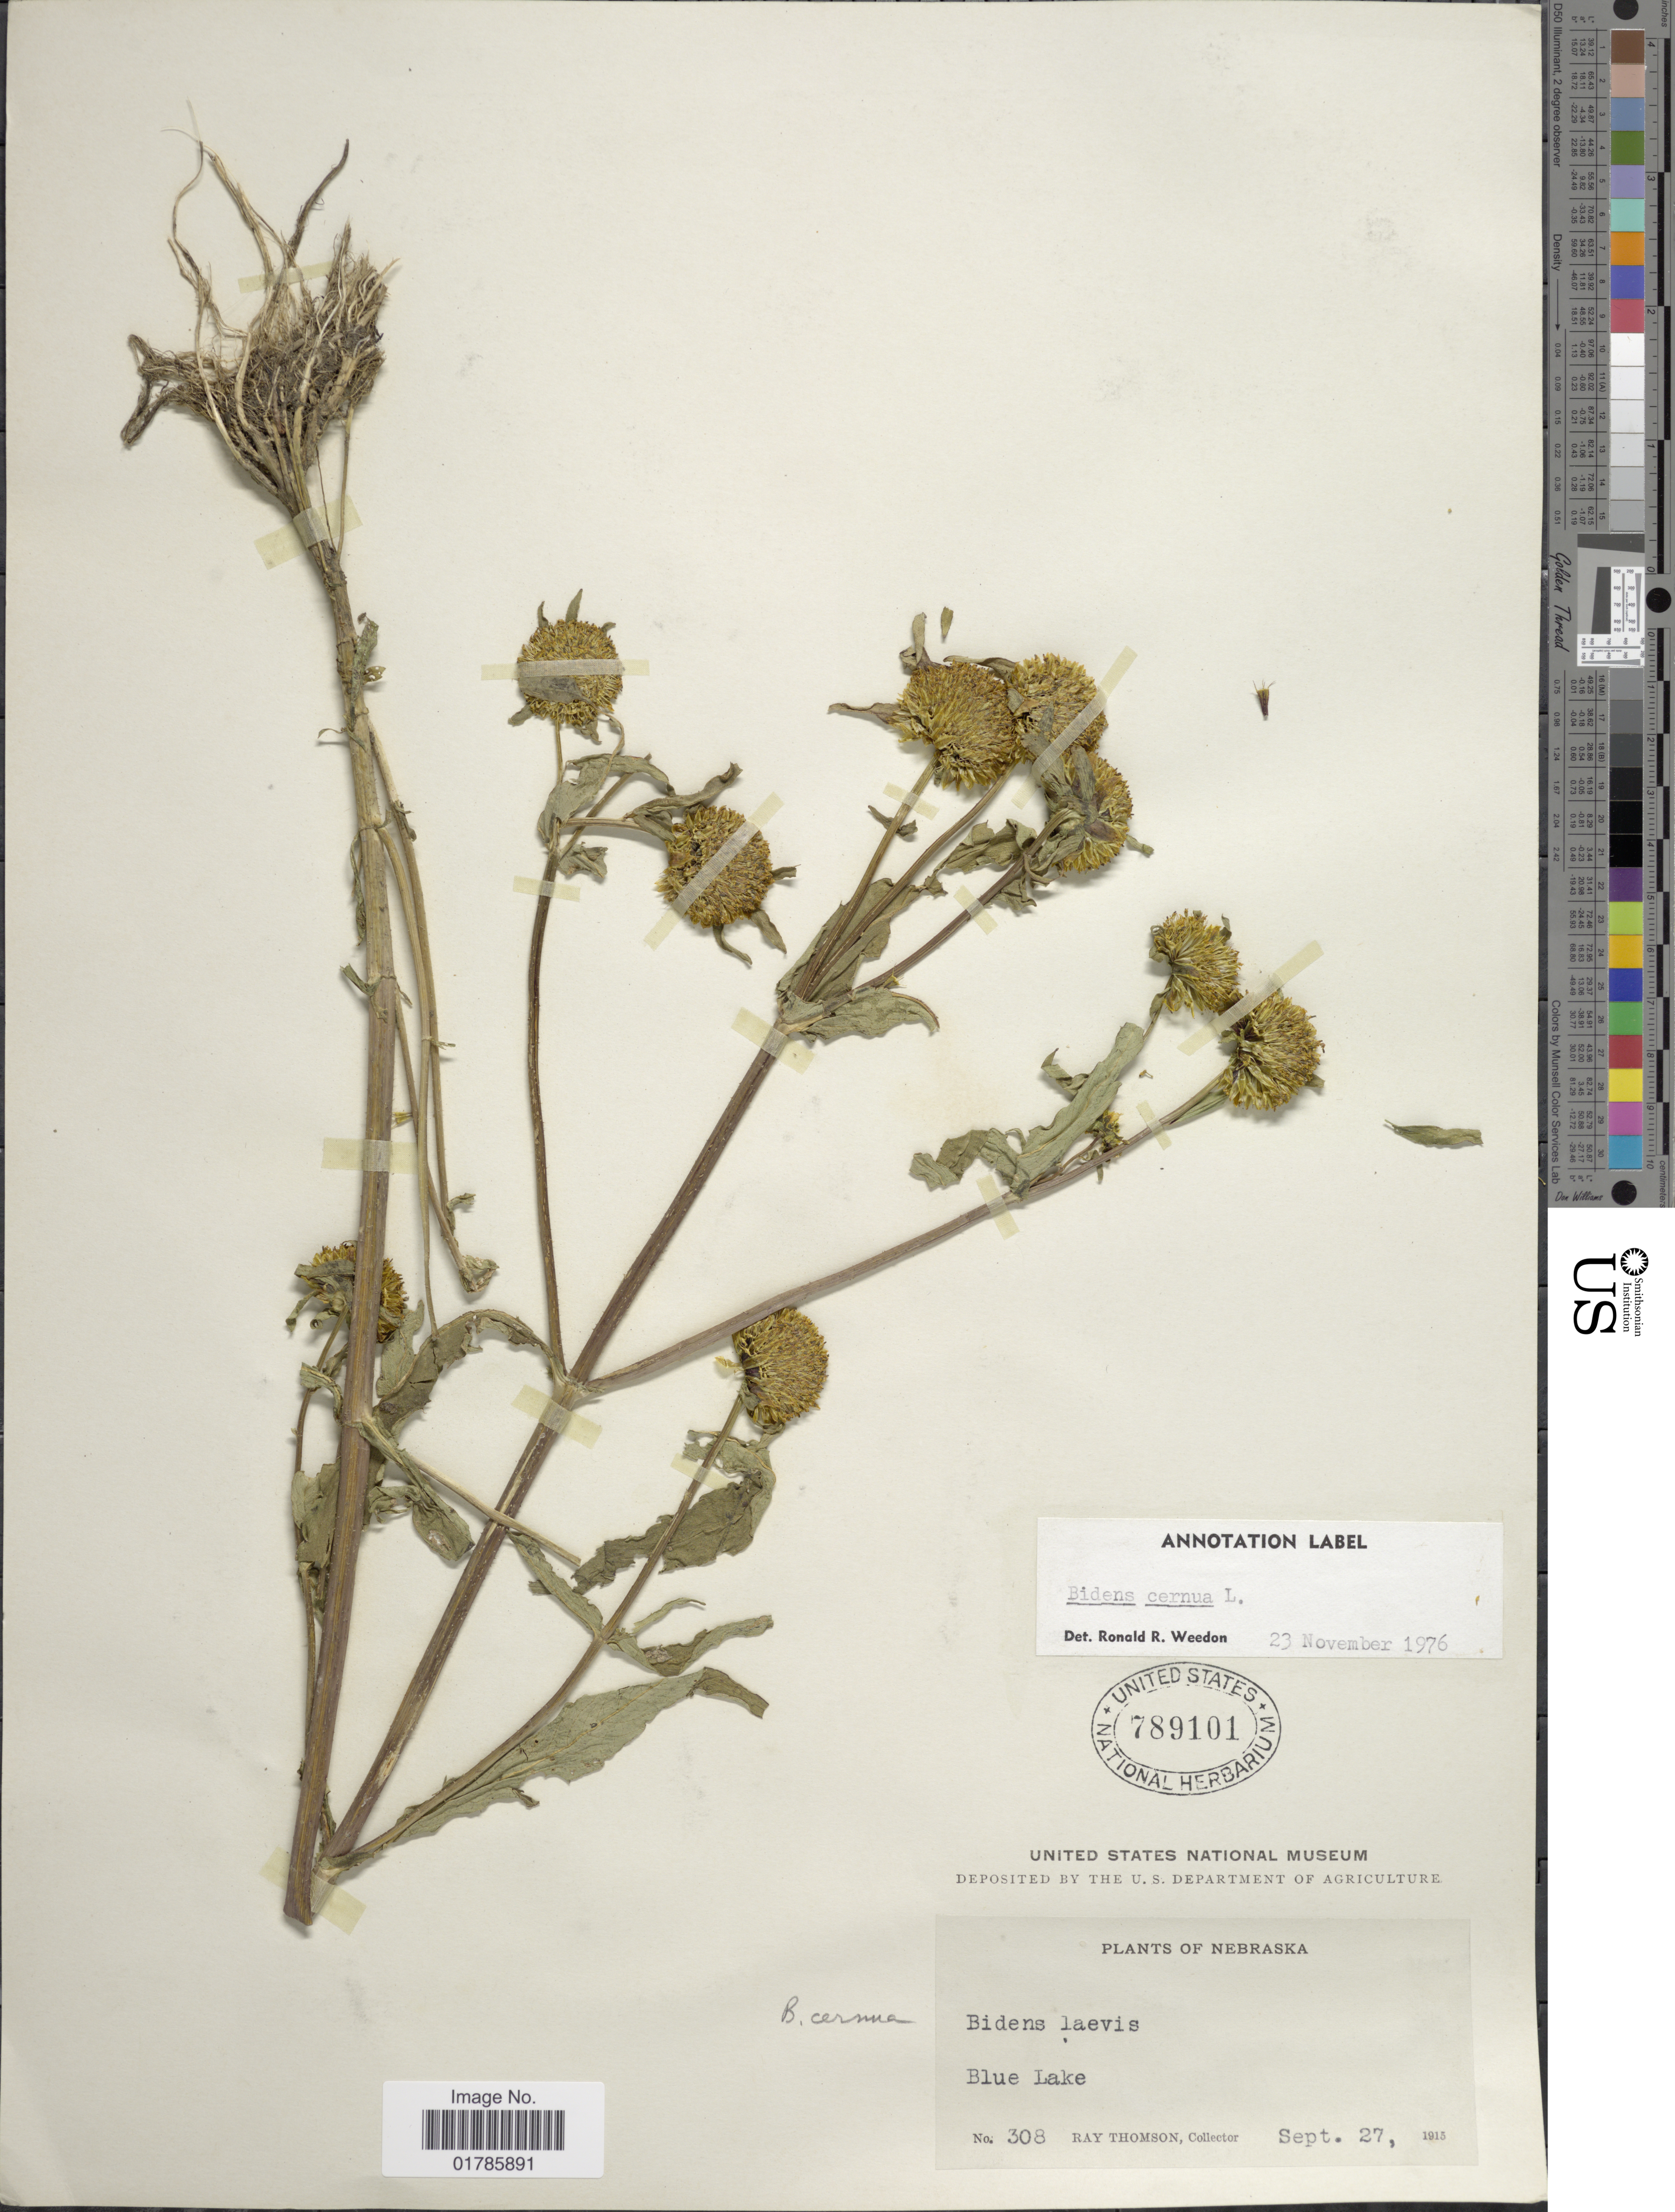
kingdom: Plantae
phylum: Tracheophyta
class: Magnoliopsida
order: Asterales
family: Asteraceae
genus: Bidens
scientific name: Bidens cernua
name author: L.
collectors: R. Thomson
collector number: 308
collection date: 1915-09-27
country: United States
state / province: Nebraska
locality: Blue Lake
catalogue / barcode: US 789101